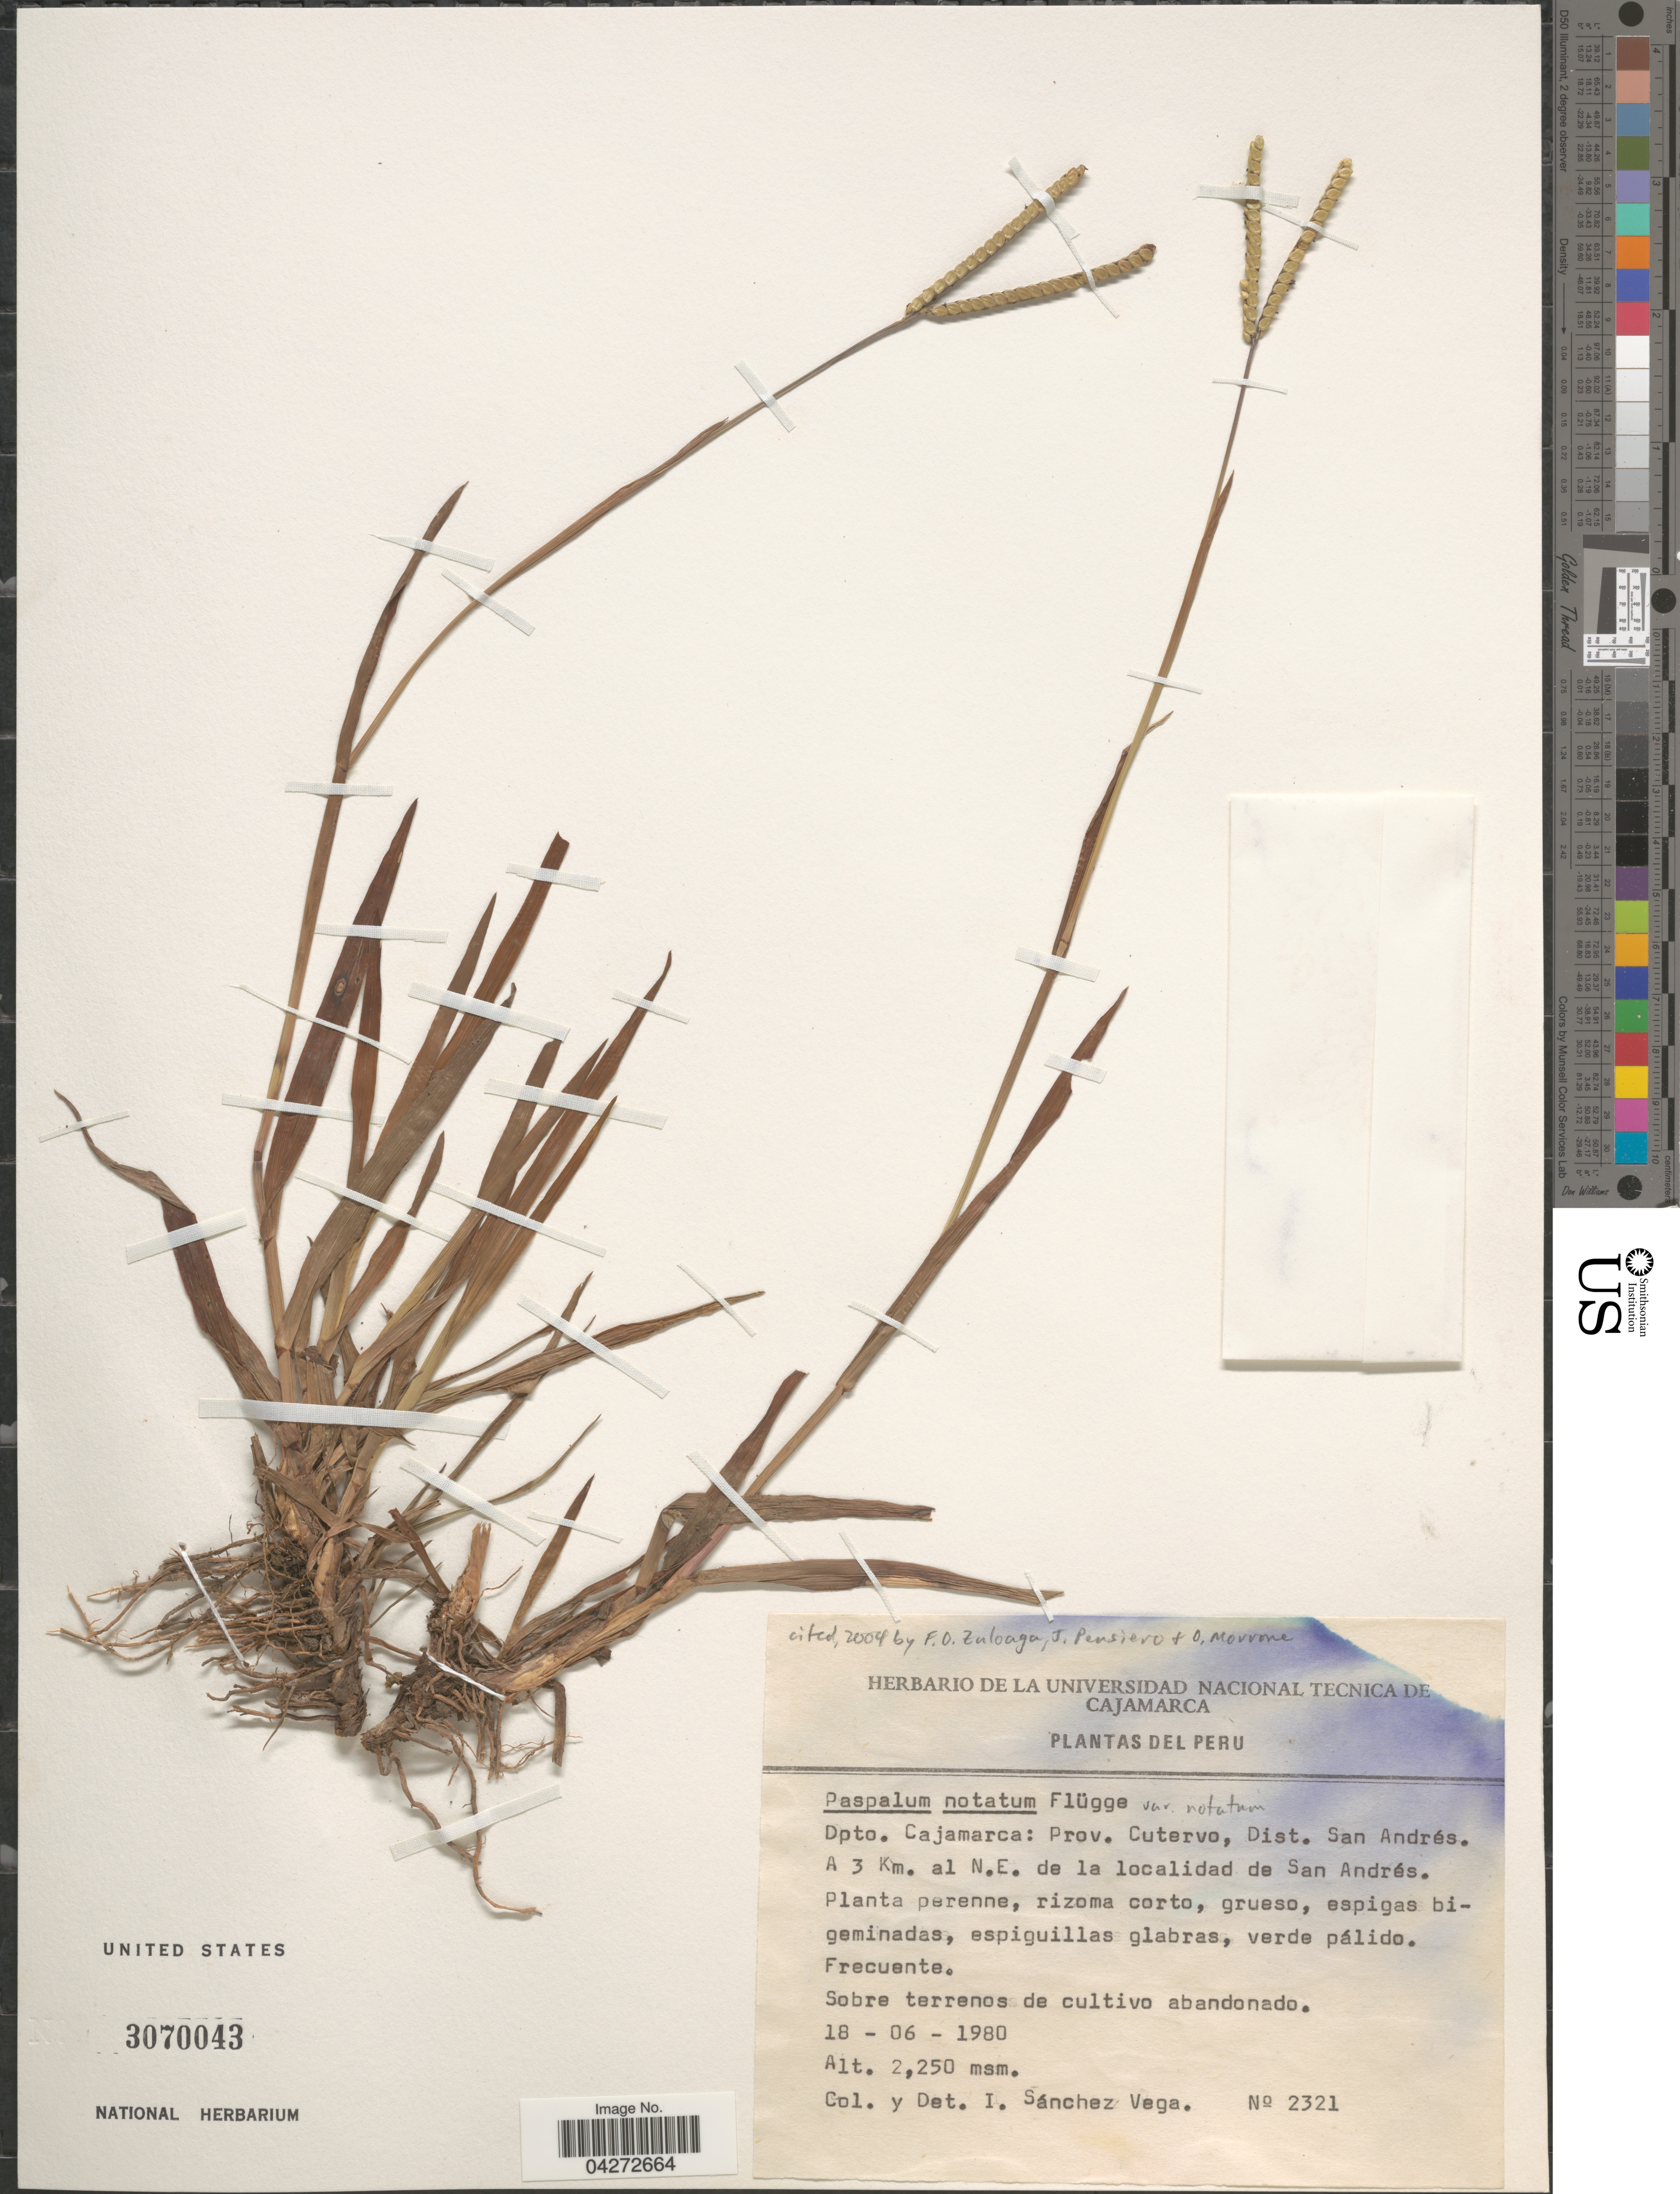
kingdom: Plantae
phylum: Tracheophyta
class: Liliopsida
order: Poales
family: Poaceae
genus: Paspalum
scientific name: Paspalum notatum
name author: Flüggé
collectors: I. Sánchez Vega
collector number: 2321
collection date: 1980-06-18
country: Peru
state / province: Cajamarca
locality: Dpto. Cajamarca: Prov. Cutervo, Distr. San Andrés. A 3 Km. al N. E. de la localidad de San Andrés,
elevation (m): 2250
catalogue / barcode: US 3070043